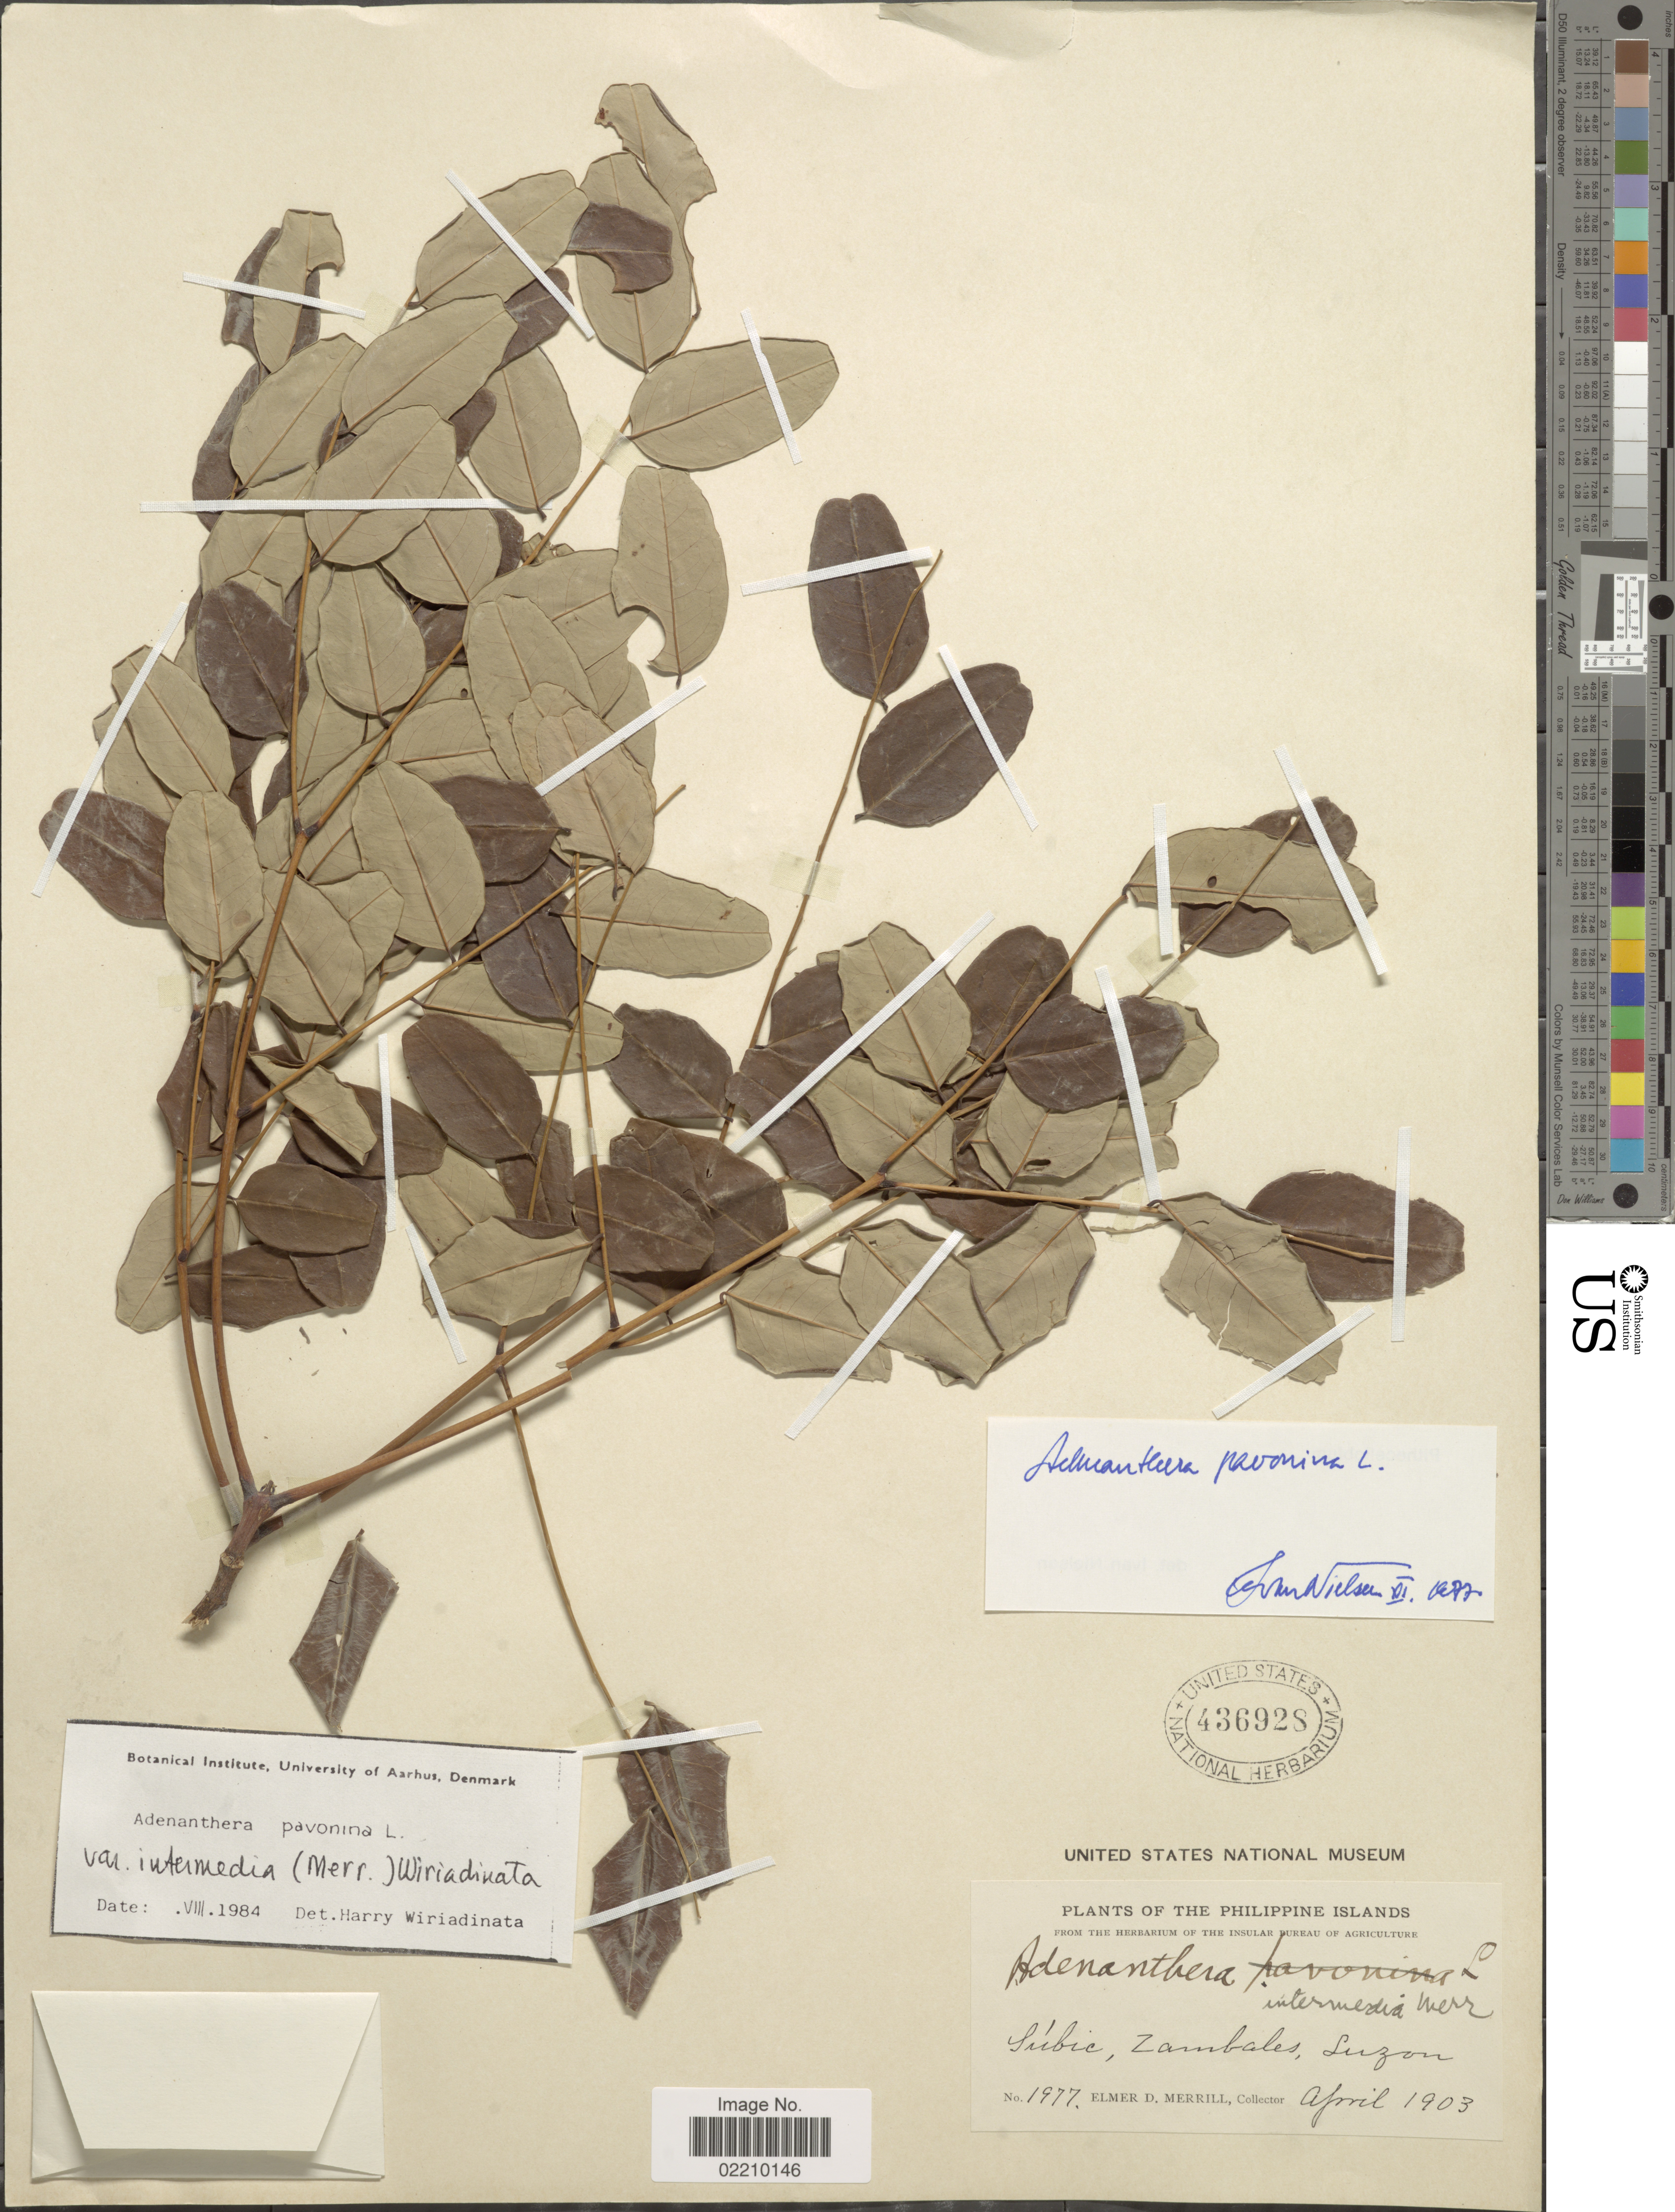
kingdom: Plantae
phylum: Tracheophyta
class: Magnoliopsida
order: Fabales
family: Fabaceae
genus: Adenanthera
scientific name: Adenanthera pavonina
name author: L.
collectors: E. D. Merrill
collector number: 1977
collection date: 1903-04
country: Philippines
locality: Sublic, Zambales, Luzon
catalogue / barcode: US 436928